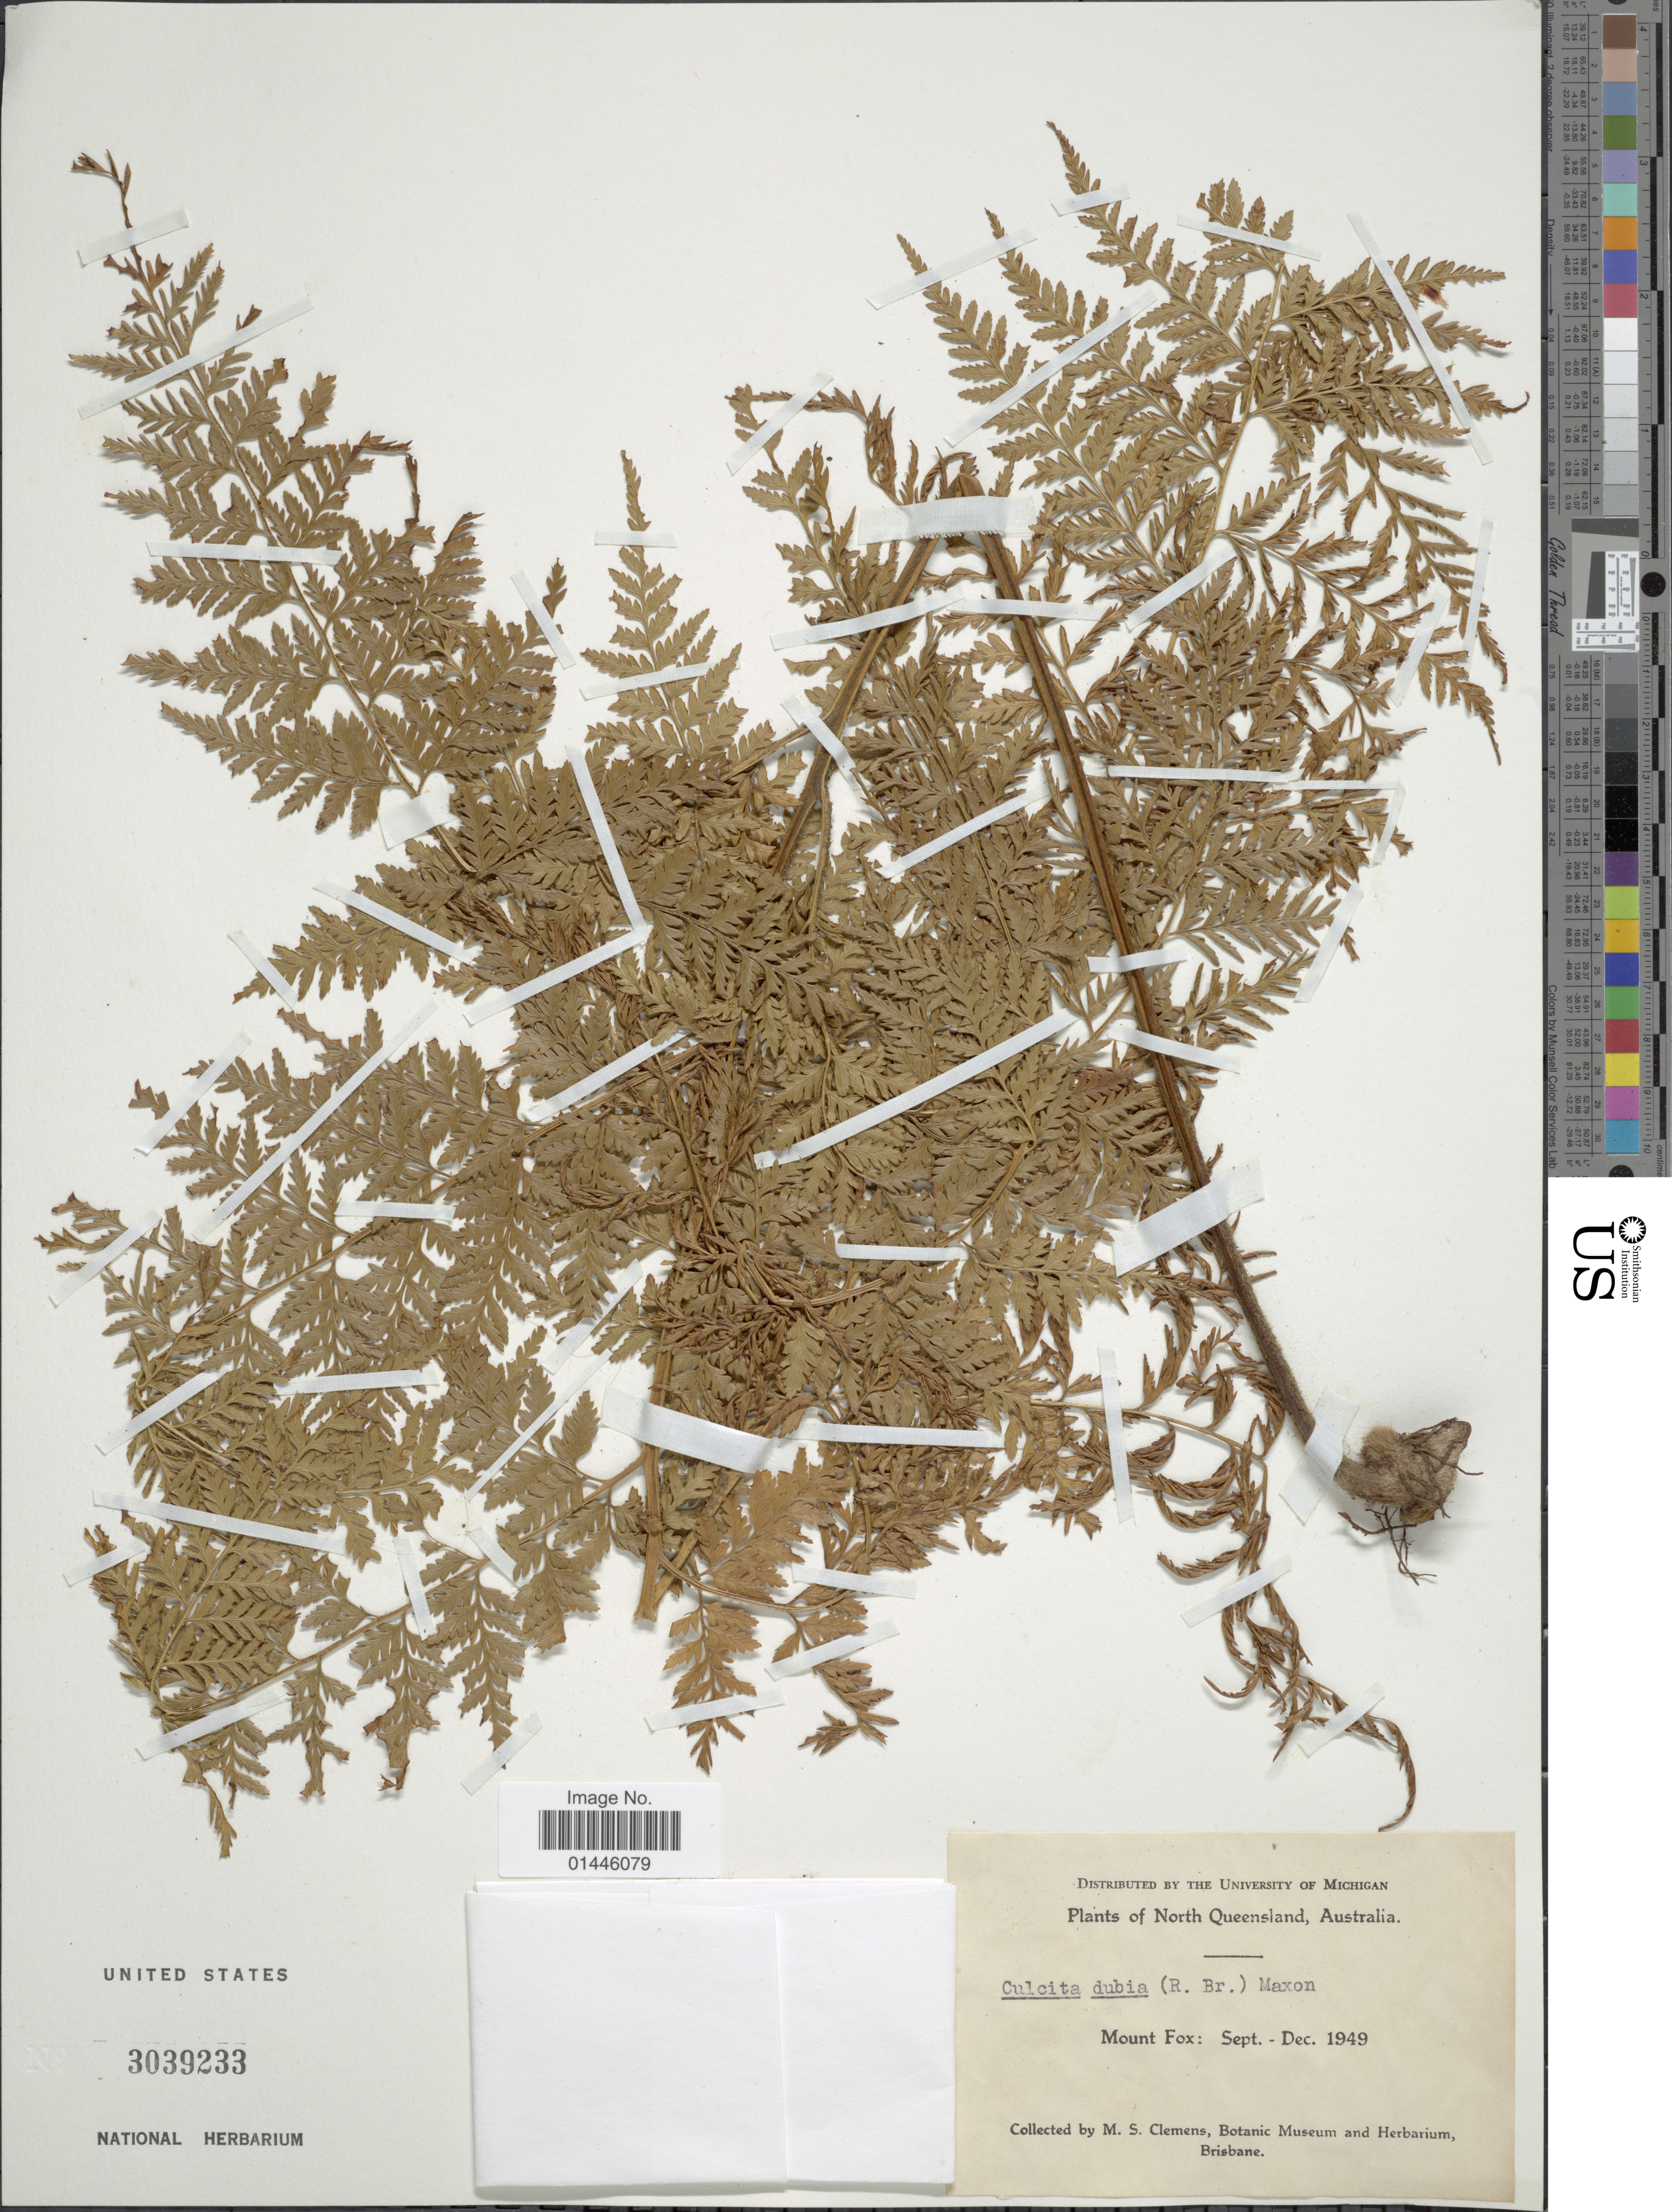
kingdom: Plantae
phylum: Tracheophyta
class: Polypodiopsida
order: Cyatheales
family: Dicksoniaceae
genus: Calochlaena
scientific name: Calochlaena dubia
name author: (R. Br.) M.D. Turner & R.A. White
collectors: M. S. Clemens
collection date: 1949-09/1949-12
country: Australia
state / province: Queensland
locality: North Queensland, Mount Fox.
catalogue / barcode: US 3039233